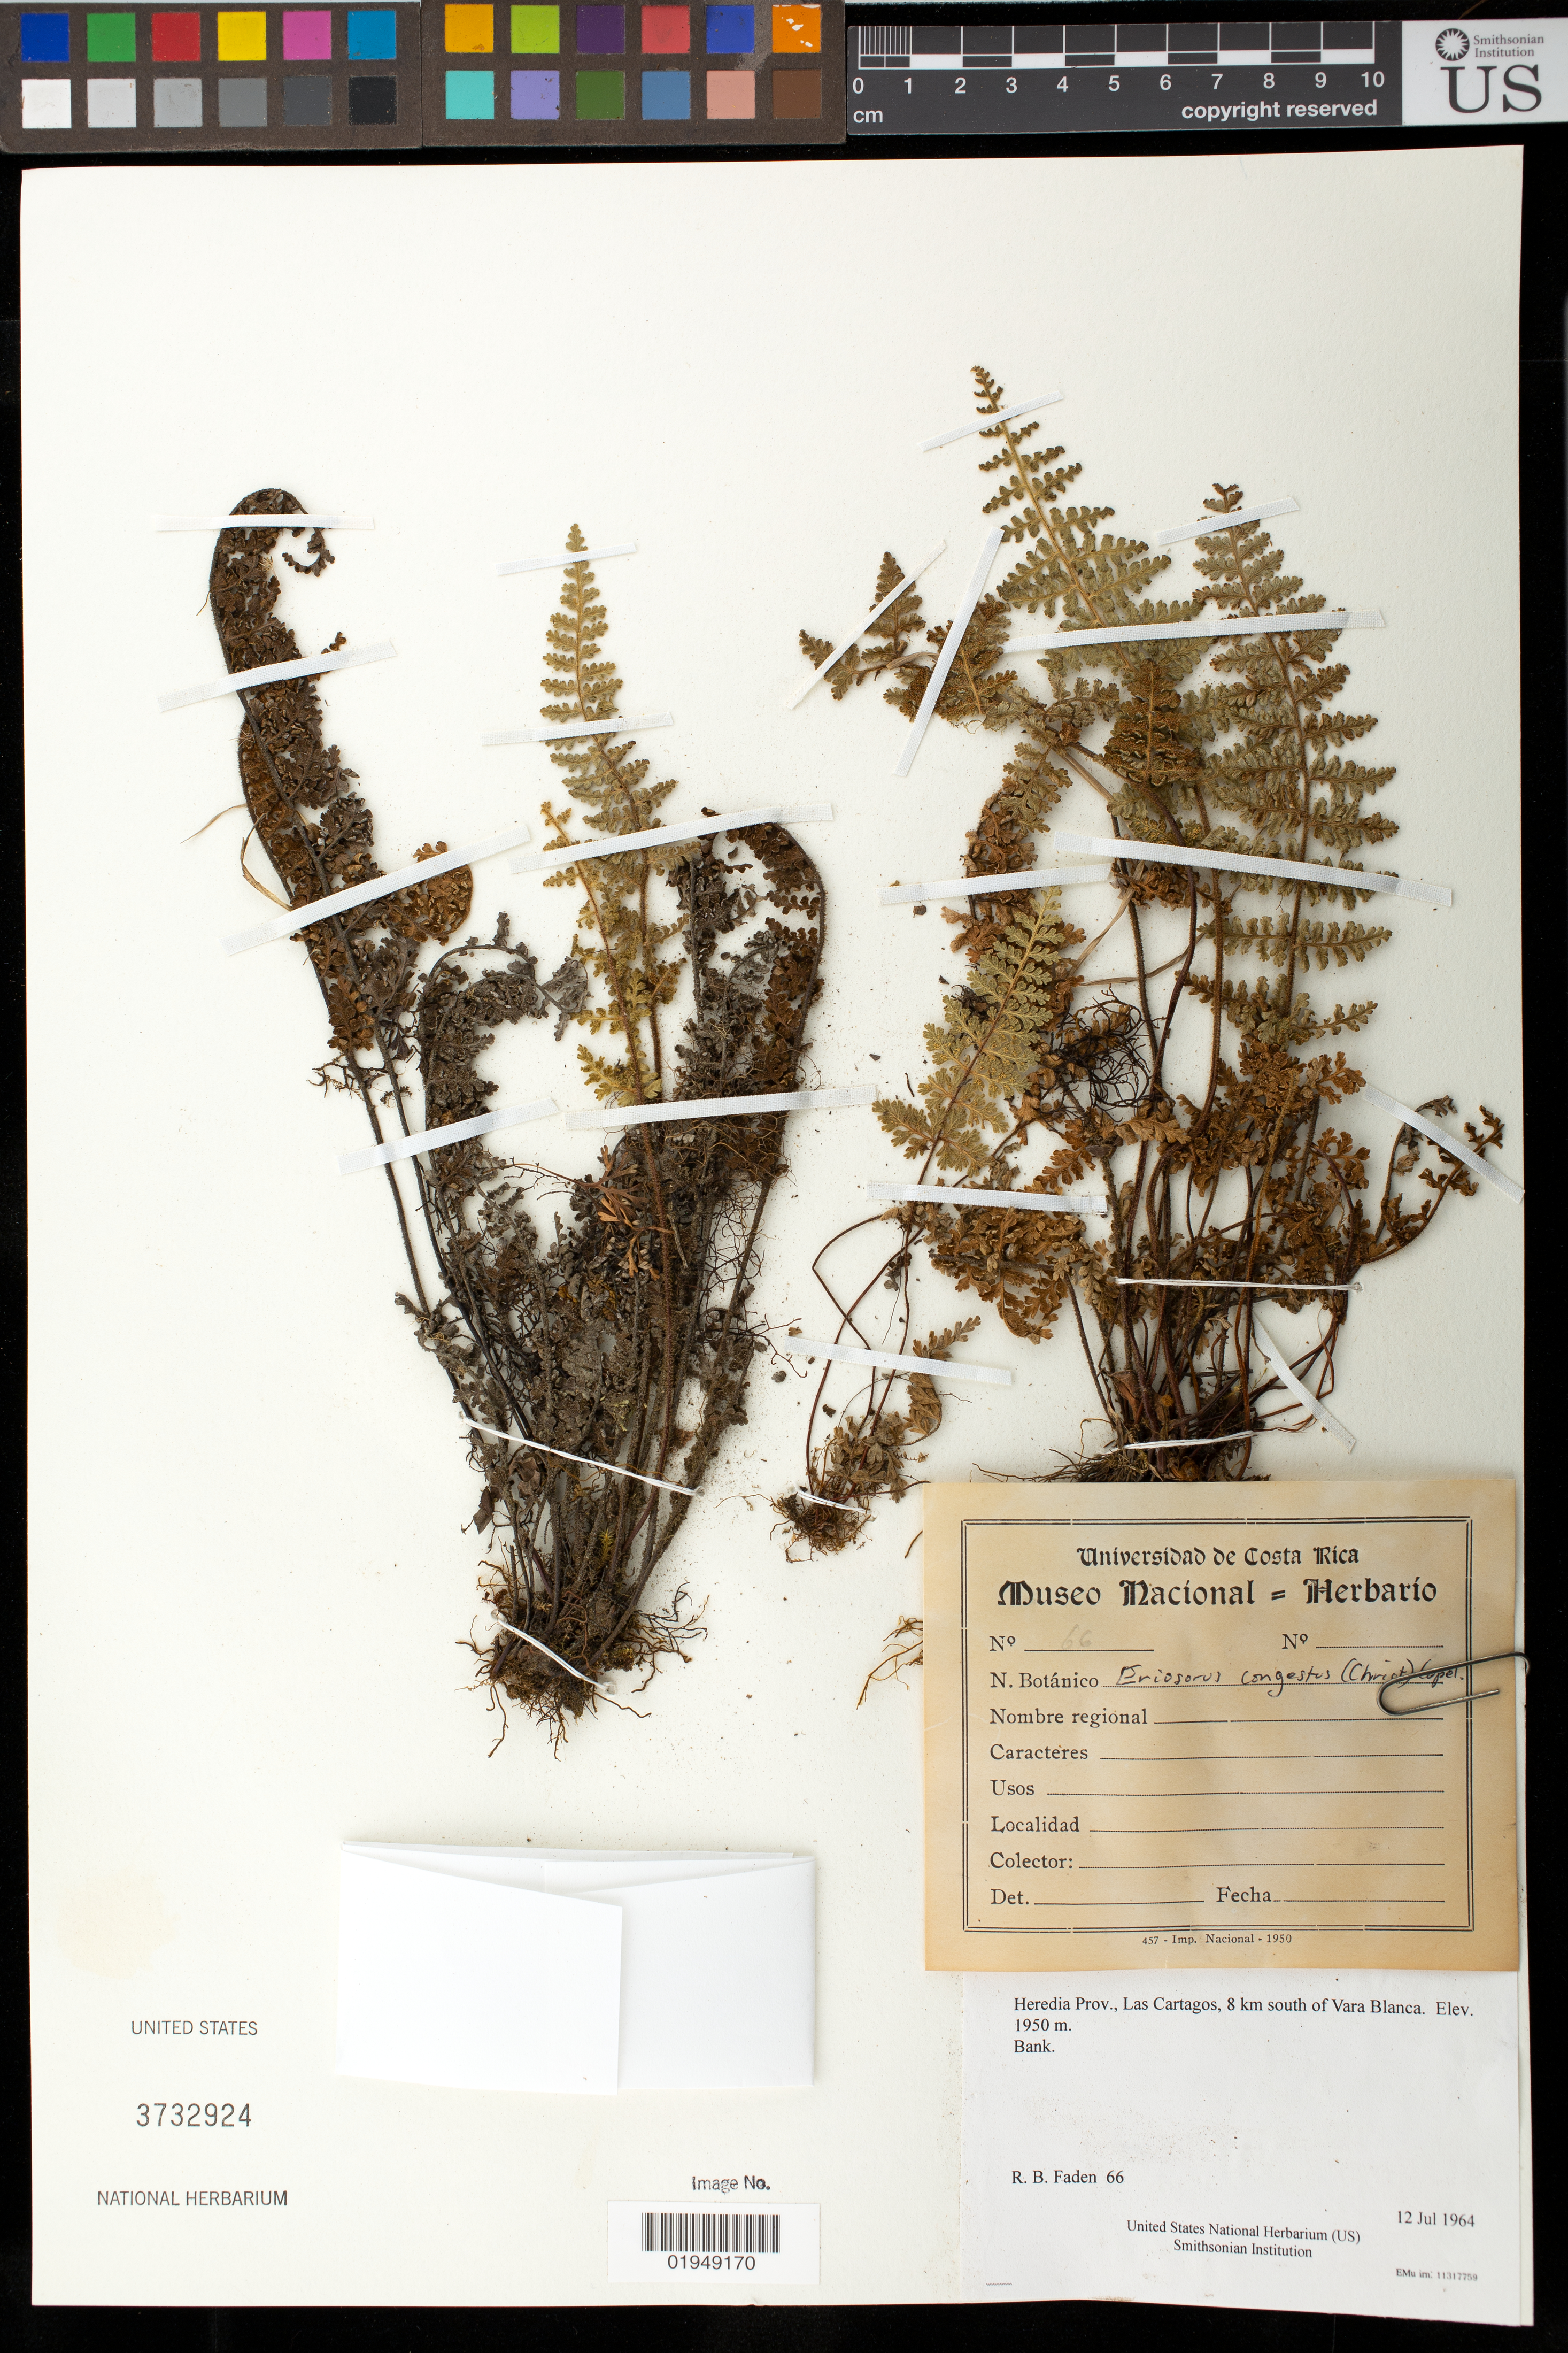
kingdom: Plantae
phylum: Tracheophyta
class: Polypodiopsida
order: Polypodiales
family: Pteridaceae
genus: Jamesonia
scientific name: Jamesonia congesta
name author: (Christ) Christenh.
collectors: R. B. Faden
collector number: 66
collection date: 1964-07-12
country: Costa Rica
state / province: Heredia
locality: Las Cartagos, 8 km south of Vara Blanca.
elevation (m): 1950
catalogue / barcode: US 3732924